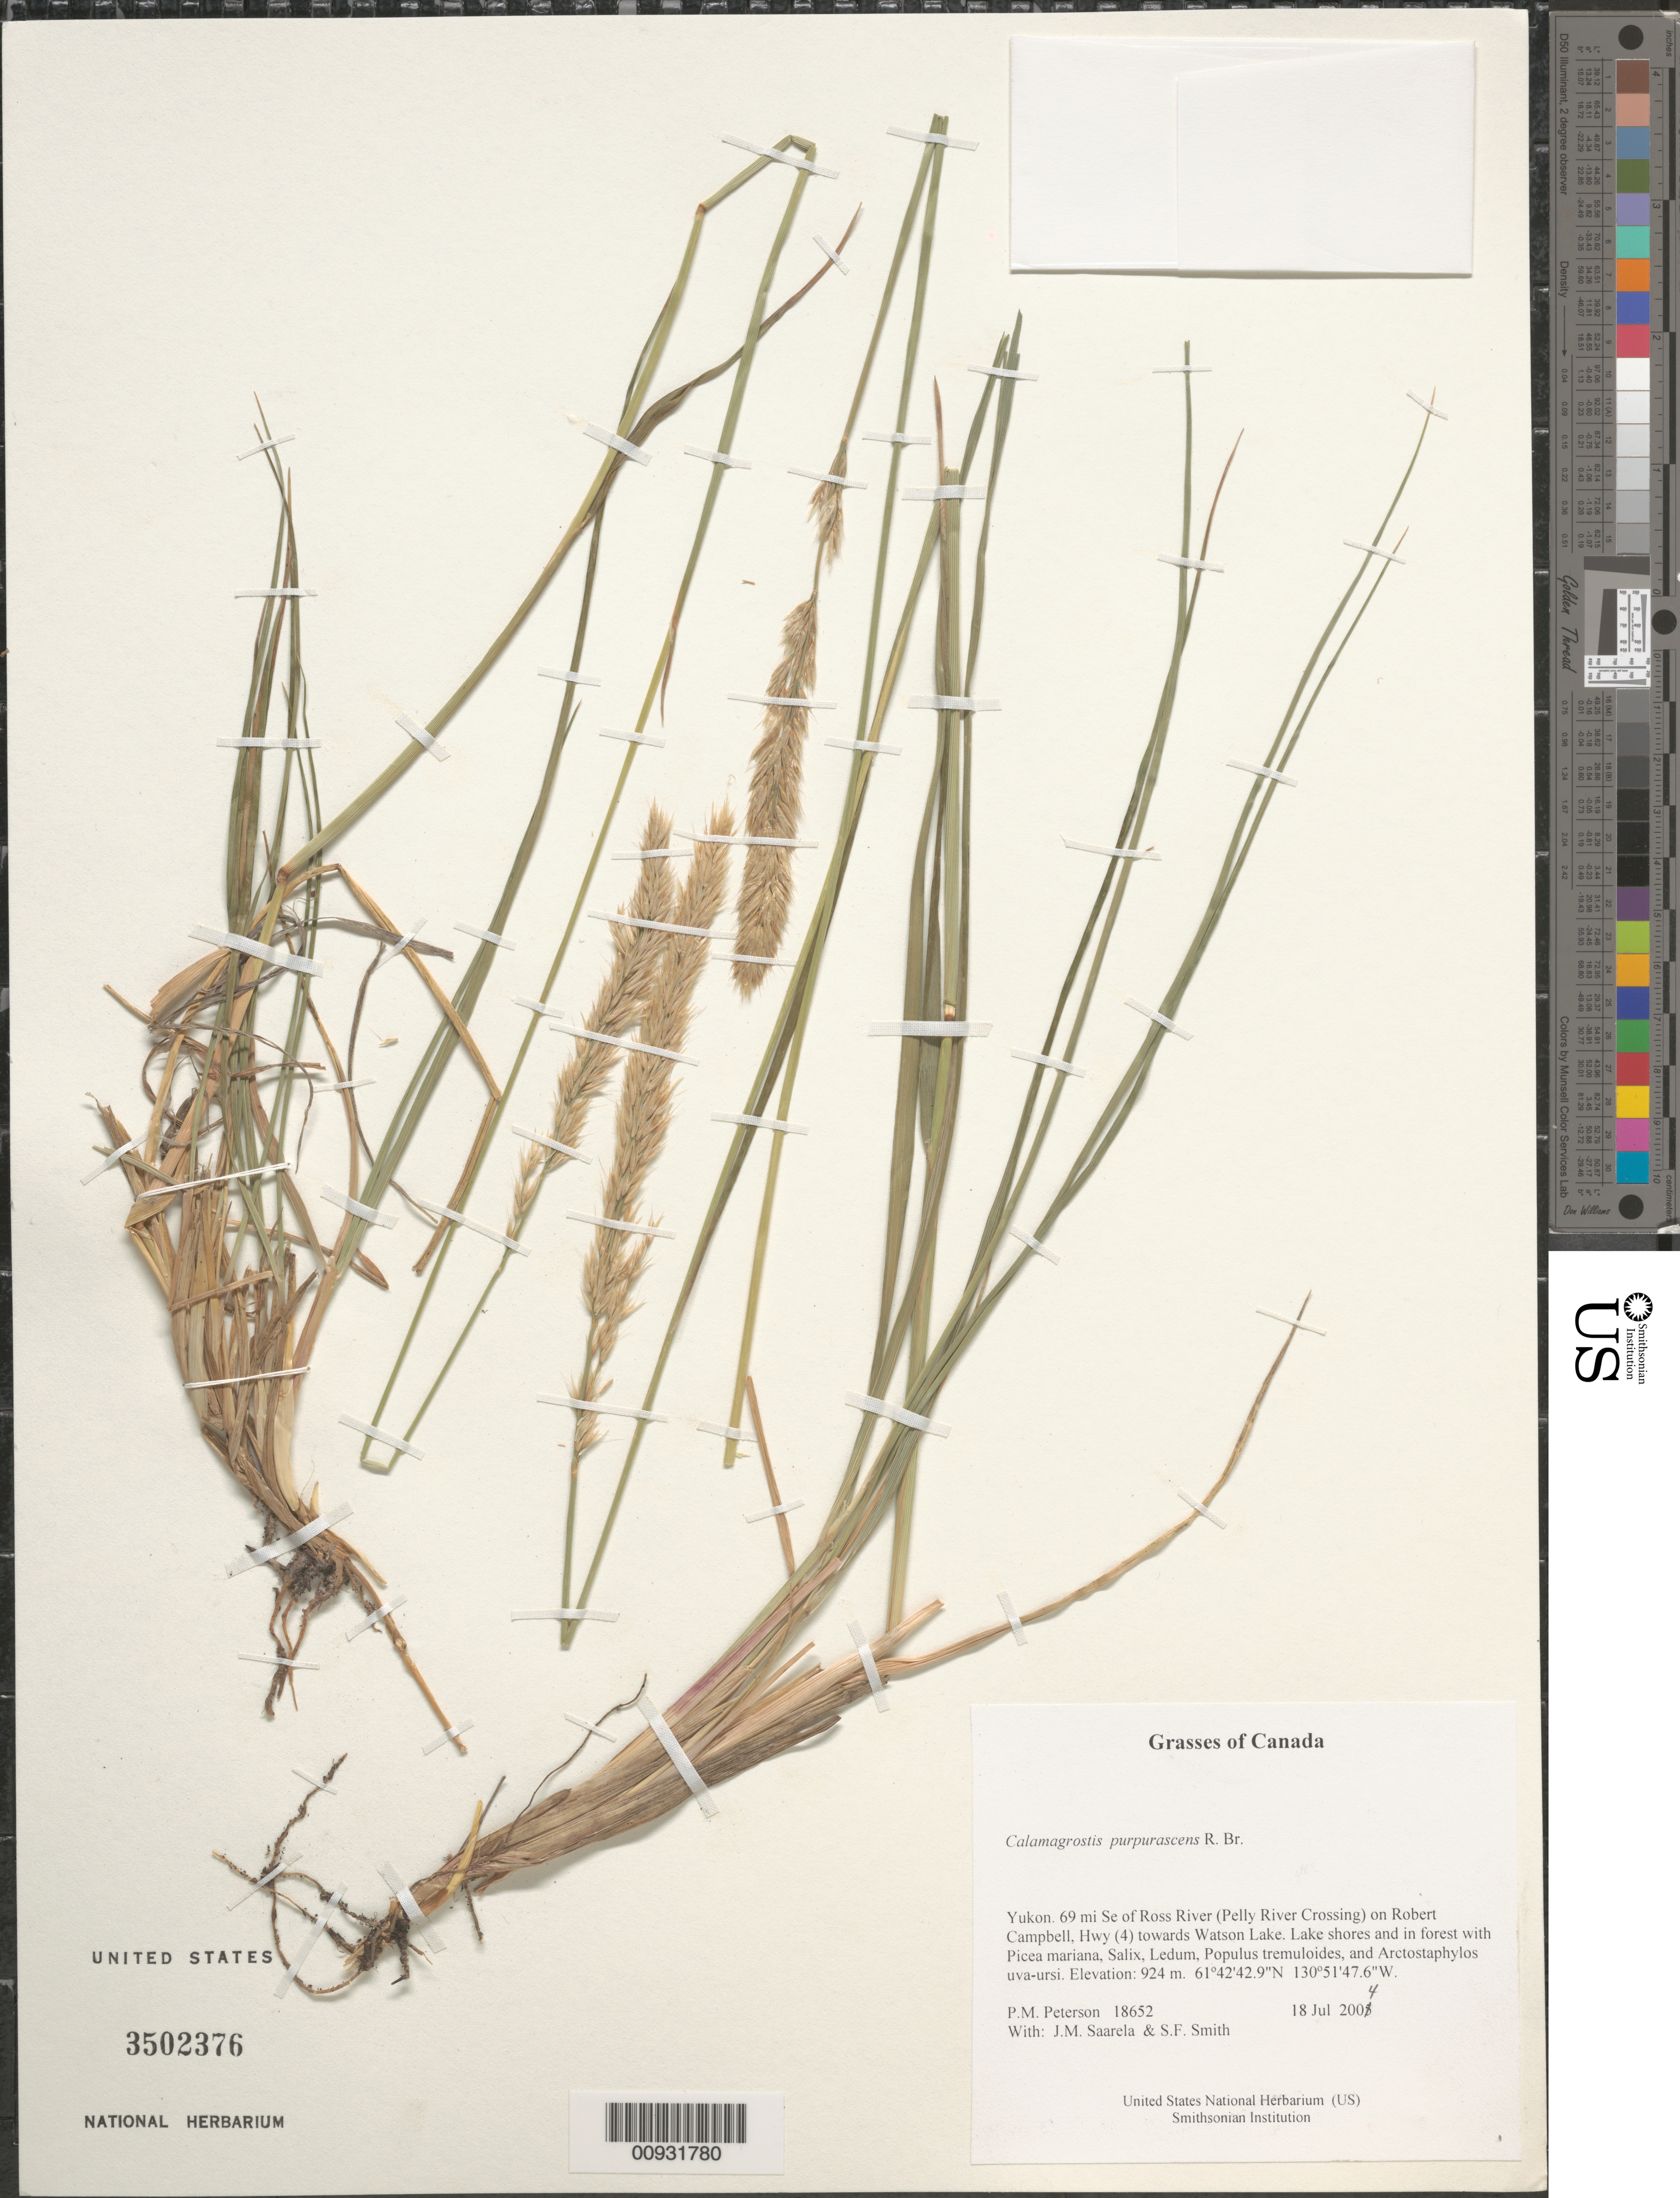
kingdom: Plantae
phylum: Tracheophyta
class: Liliopsida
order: Poales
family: Poaceae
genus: Calamagrostis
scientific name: Calamagrostis purpurascens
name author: R. Br.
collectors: P. M. Peterson, J. Saarela & S.F. Smith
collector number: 18652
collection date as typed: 18 Jul 2004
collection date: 2004-07-18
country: Canada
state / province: Yukon Territory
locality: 69 mi Se of Ross River (Pelly River Crossing) on Robert Campbell, Hwy (4) towards Watson Lake. Lake shores and in forest with Picea mariana, Salix, Ledum, Populus tremuloides, and Arctostaphylos uva-ursi.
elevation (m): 924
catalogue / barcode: US 3502376